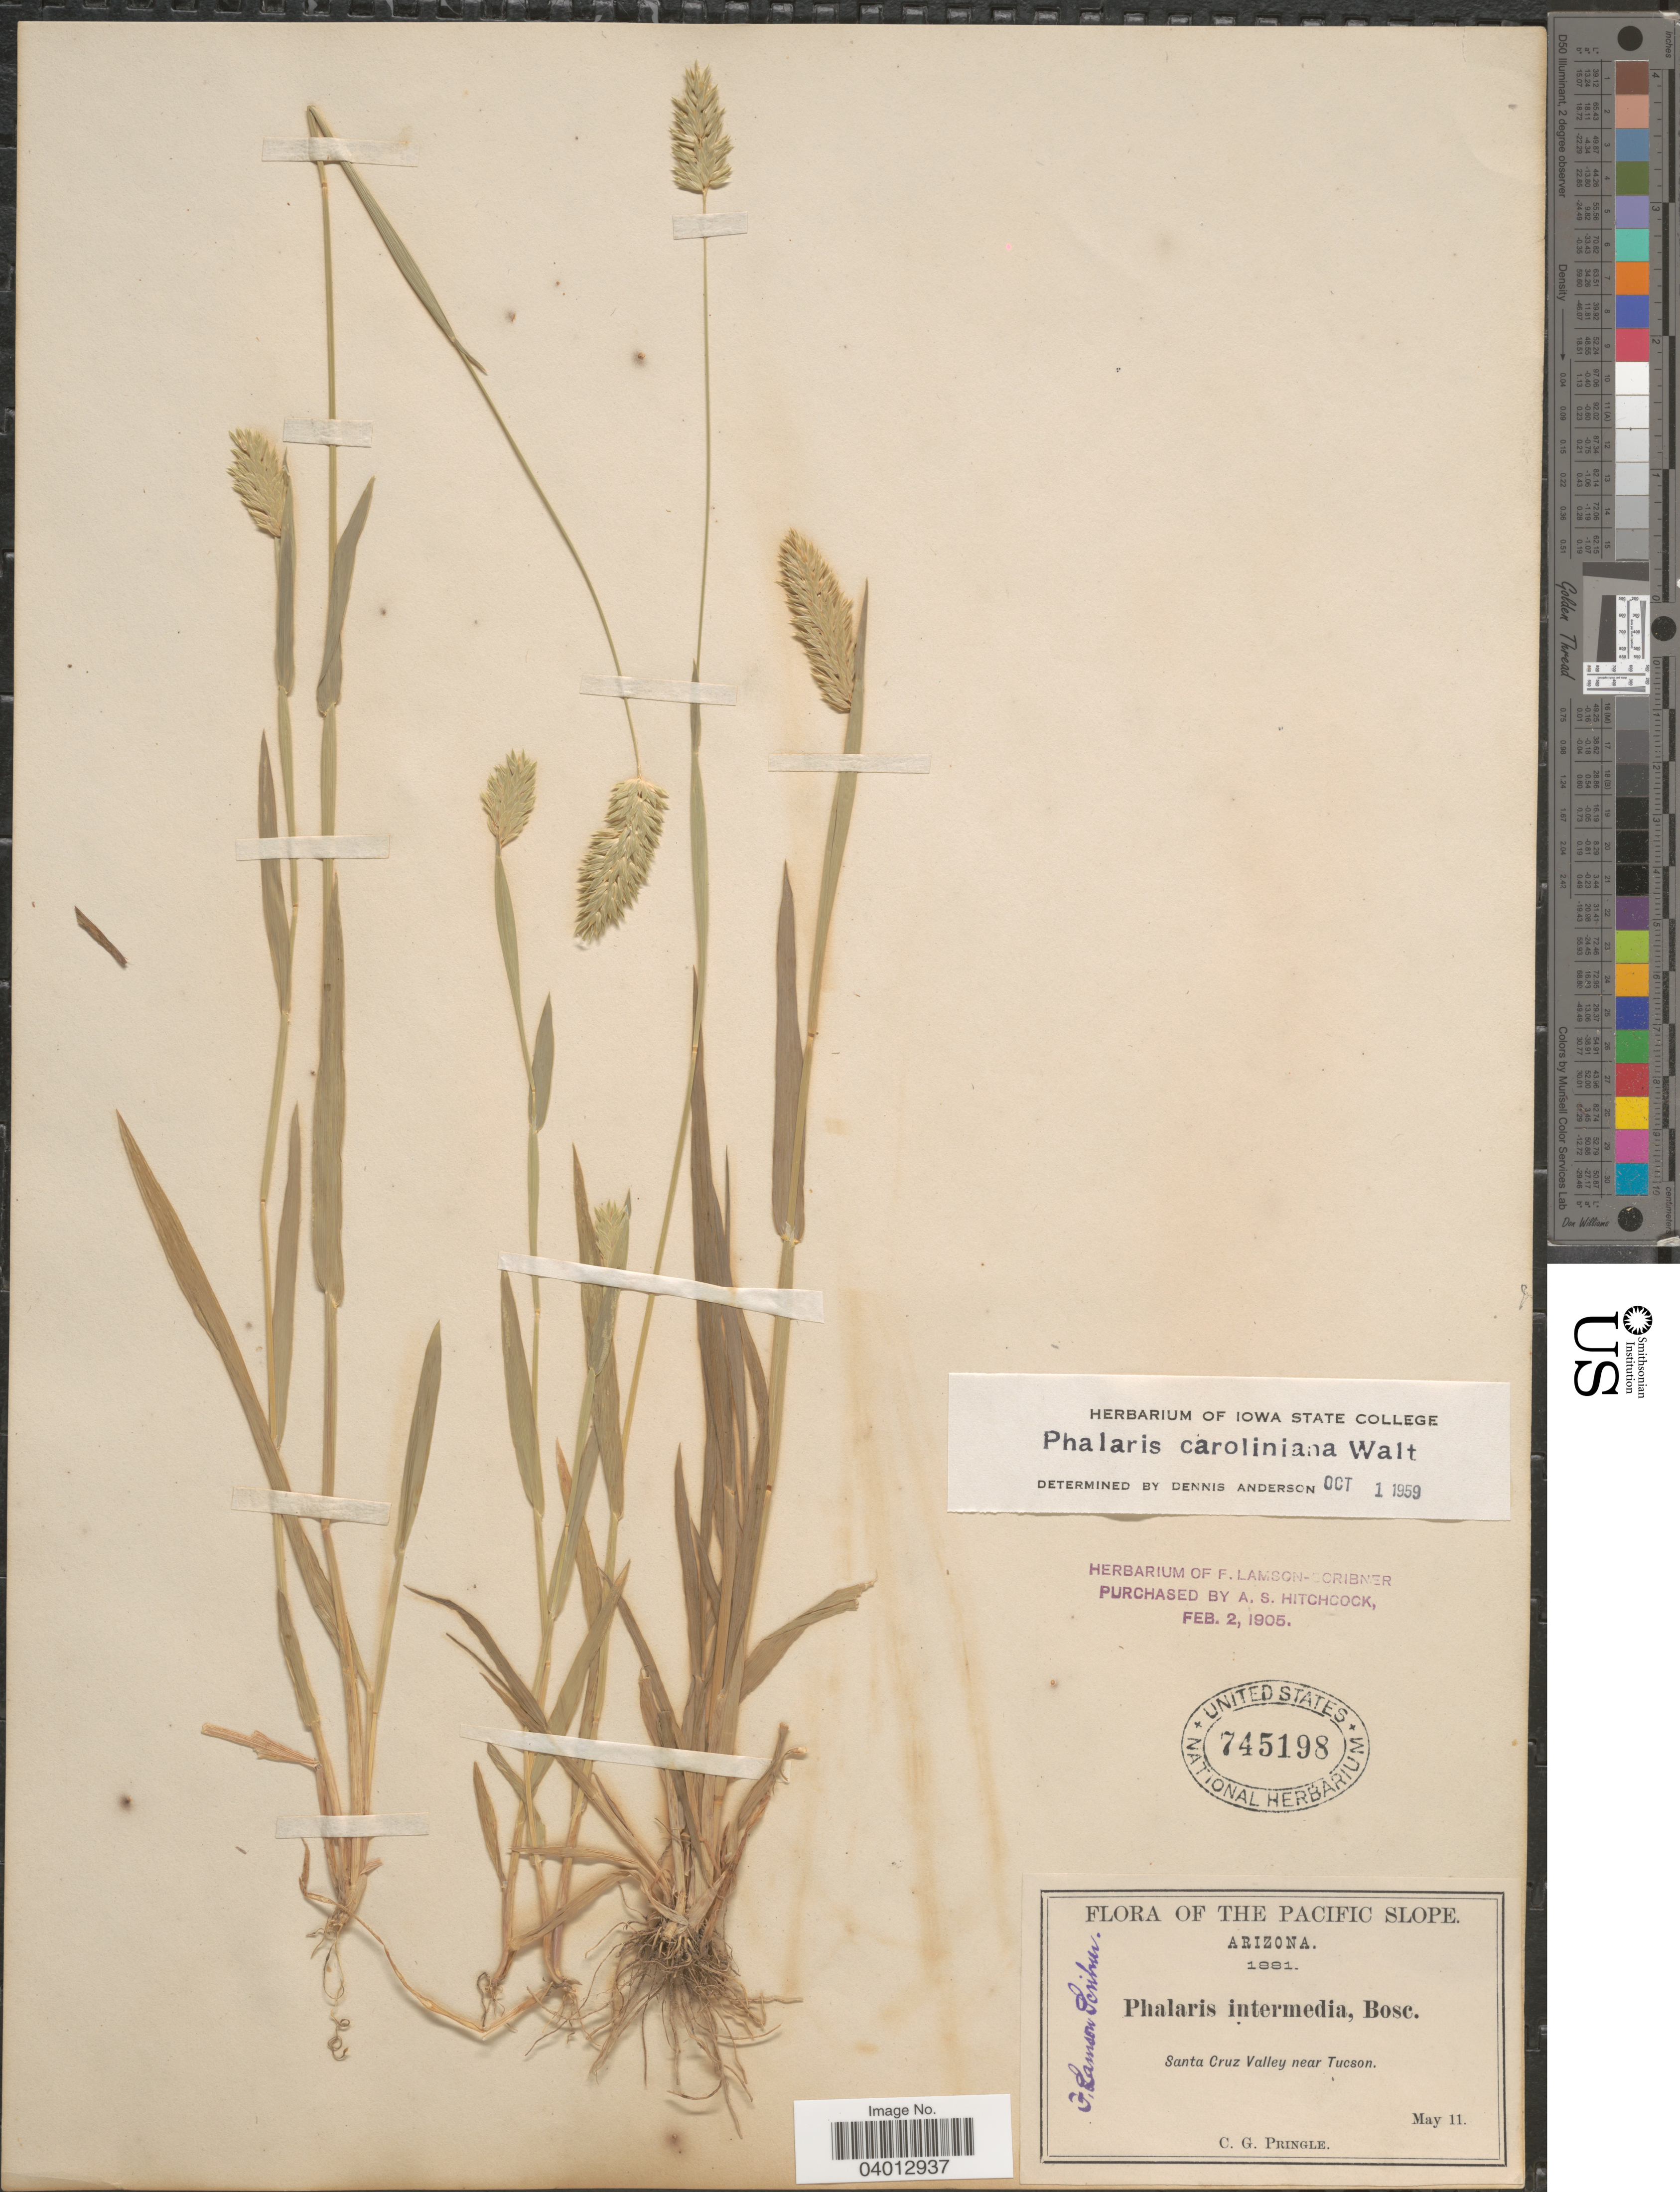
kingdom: Plantae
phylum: Tracheophyta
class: Liliopsida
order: Poales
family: Poaceae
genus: Phalaris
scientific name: Phalaris caroliniana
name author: Walter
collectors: C. G. Pringle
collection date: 1881-05-11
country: United States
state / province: Arizona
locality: Pacific Slope. Santa Cruz Valley near Tucson.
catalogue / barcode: US 745198